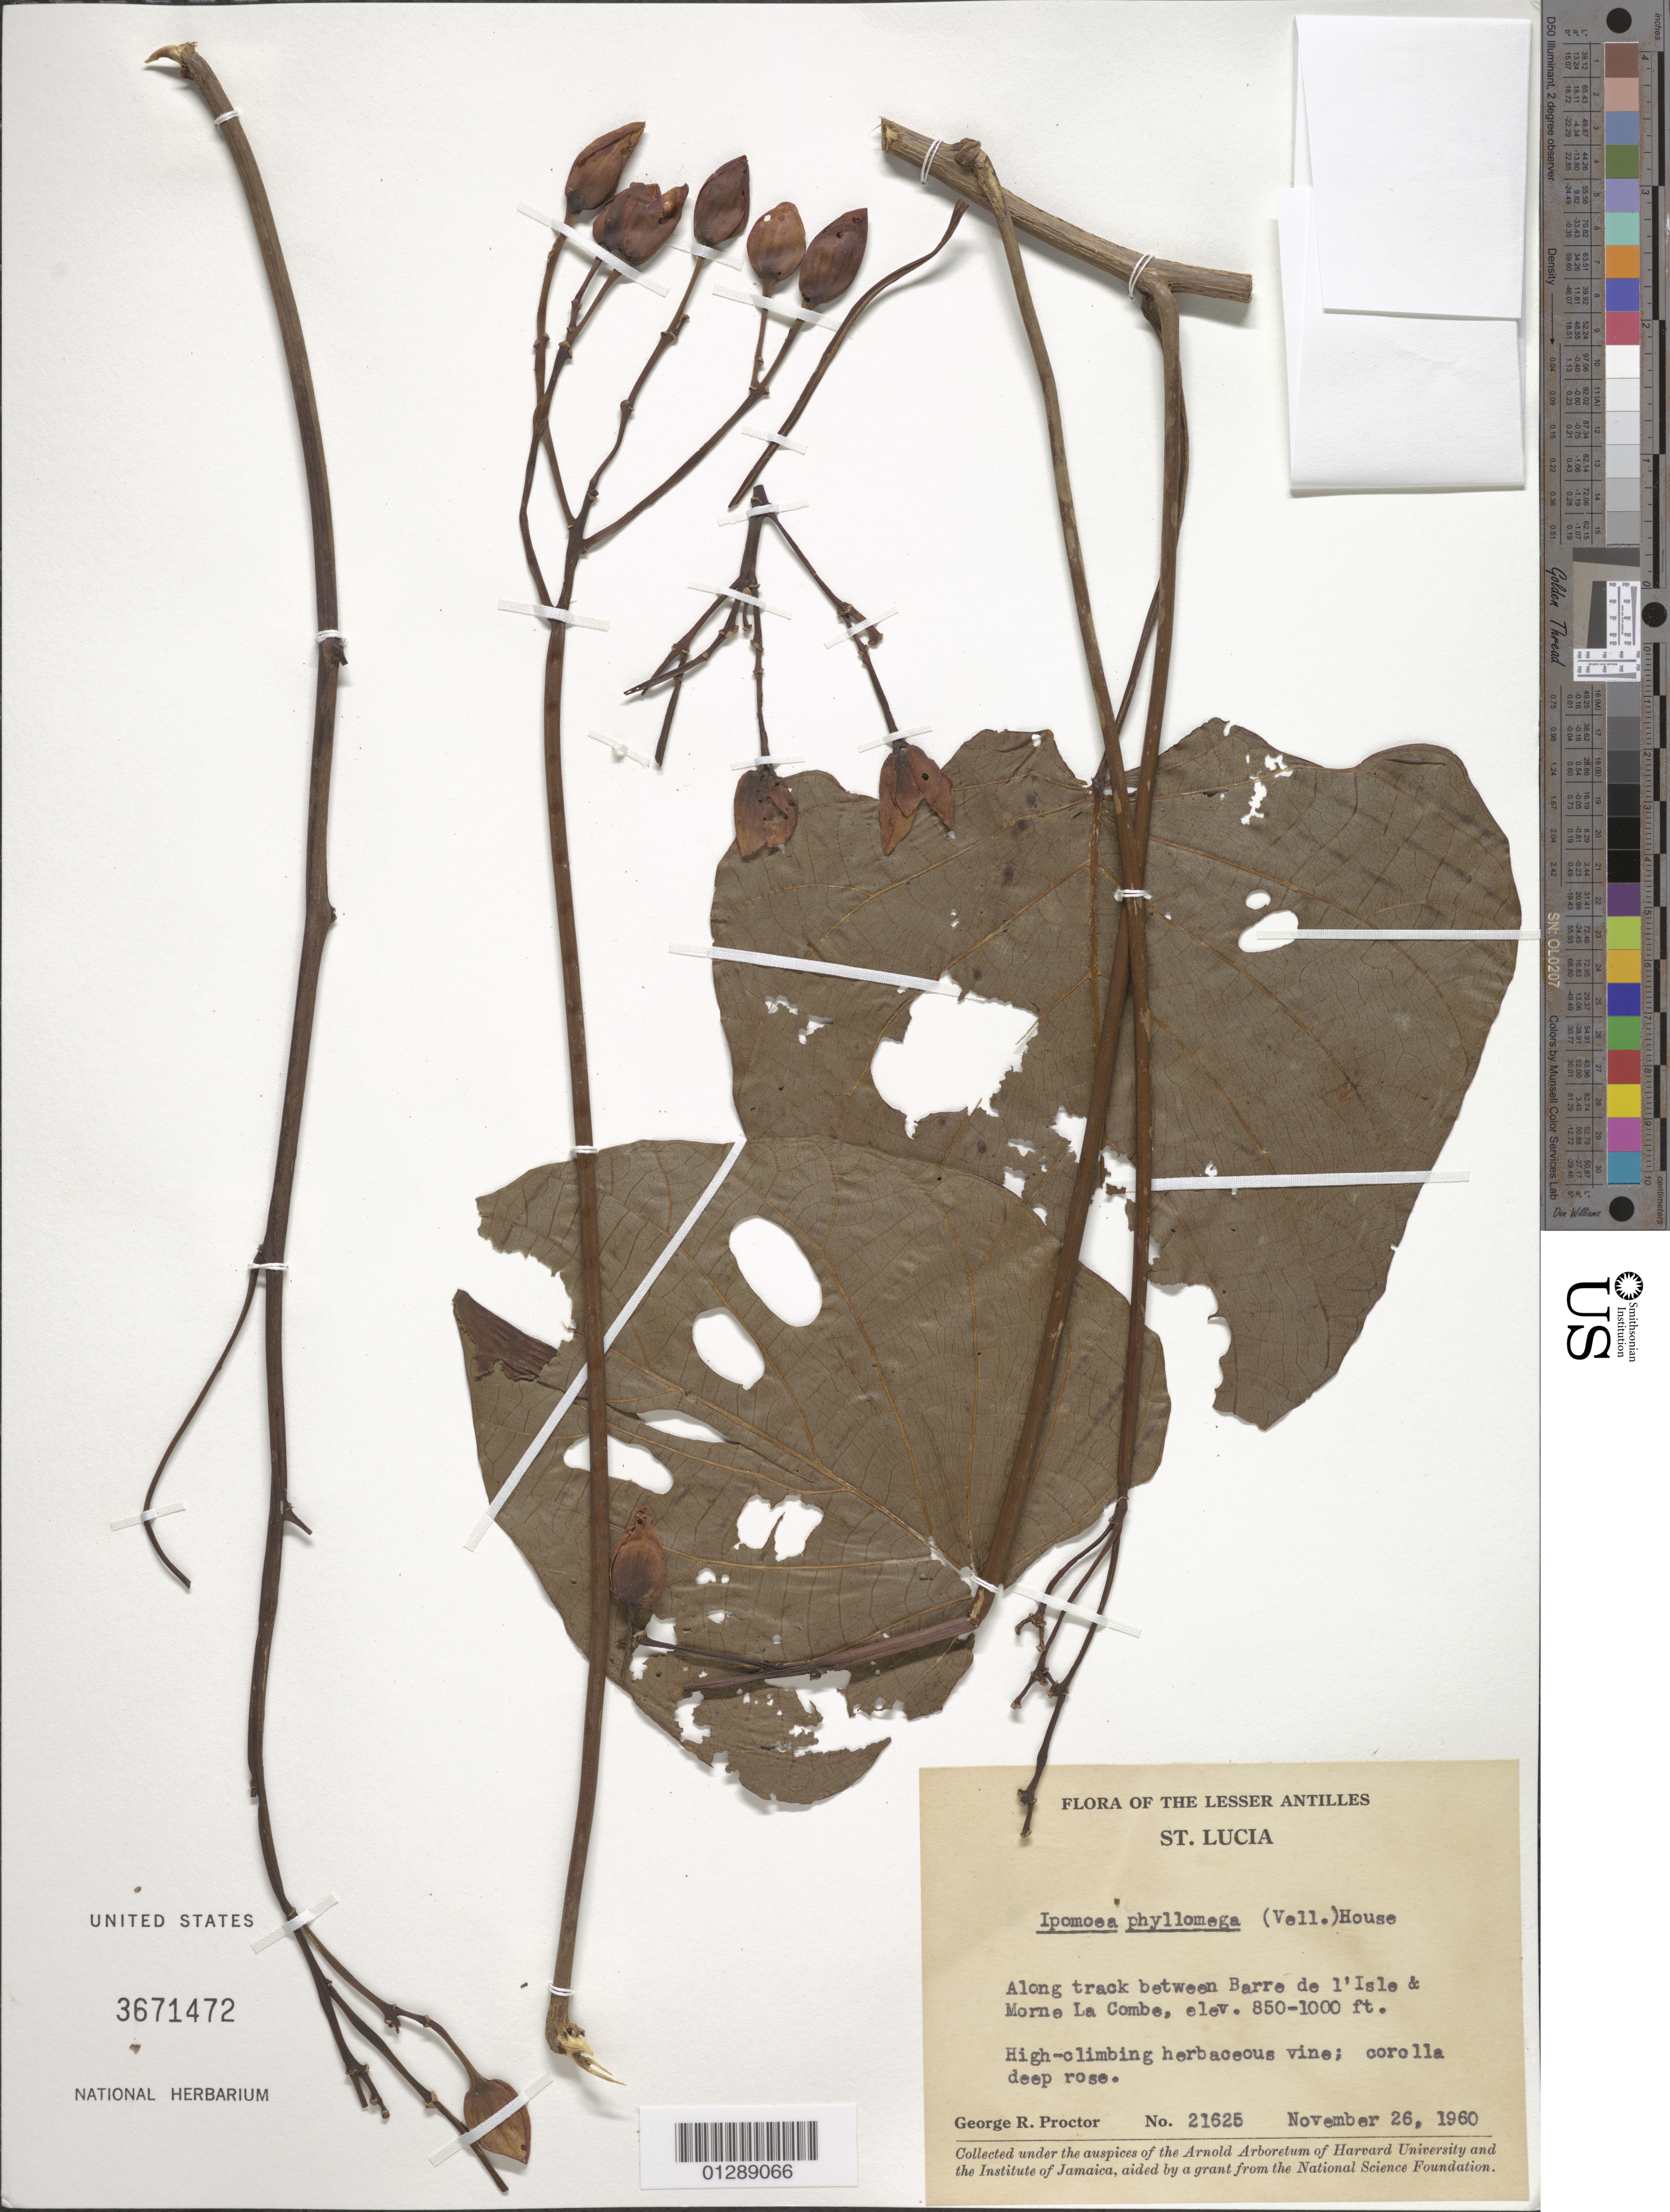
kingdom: Plantae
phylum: Tracheophyta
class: Magnoliopsida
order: Solanales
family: Convolvulaceae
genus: Ipomoea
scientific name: Ipomoea philomega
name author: (Vell.) House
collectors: G. R. Proctor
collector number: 21625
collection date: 1960-11-26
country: St. Lucia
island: St. Lucia I.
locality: Track between Barre de l"isle and Morne La Combe.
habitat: Along track.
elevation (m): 259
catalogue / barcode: US 3671472